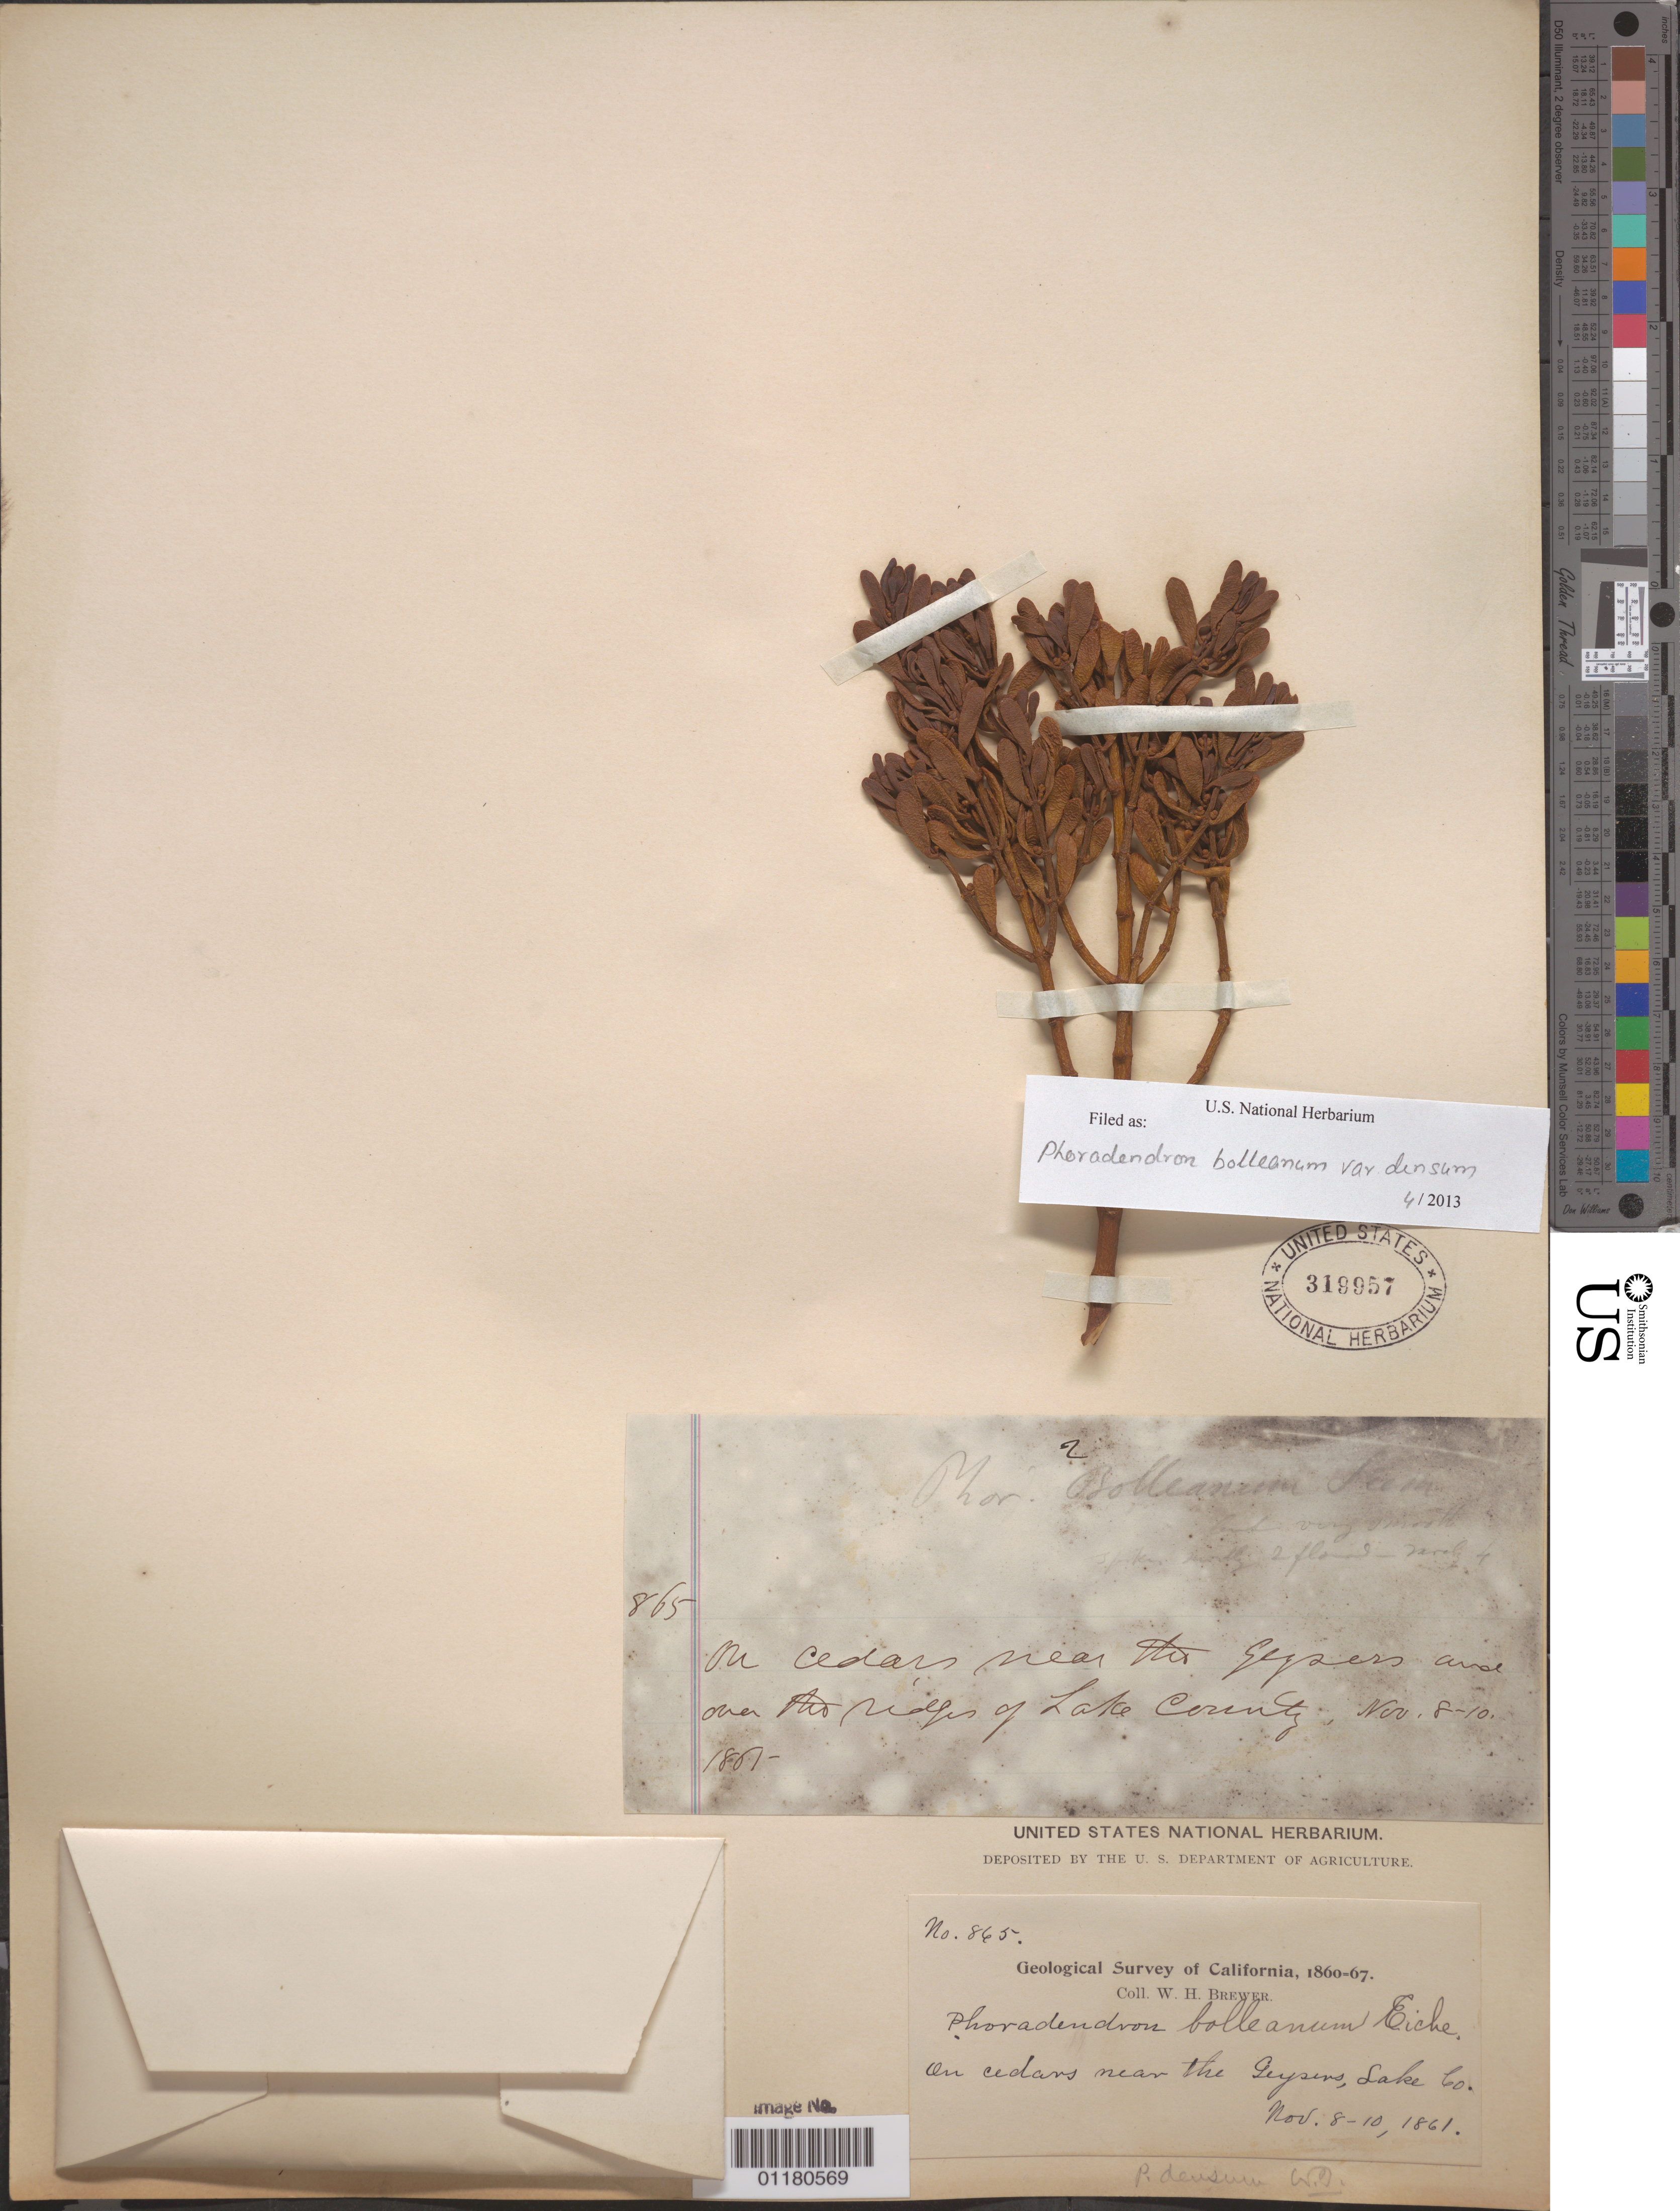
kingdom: Plantae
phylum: Tracheophyta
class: Magnoliopsida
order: Santalales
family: Viscaceae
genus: Phoradendron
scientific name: Phoradendron bolleanum var. densum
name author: (Torr. ex Trel.) Fosberg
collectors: W. H. Brewer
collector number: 865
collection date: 1861-11-08/1861-11-10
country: United States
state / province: California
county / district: Lake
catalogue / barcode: US 319957